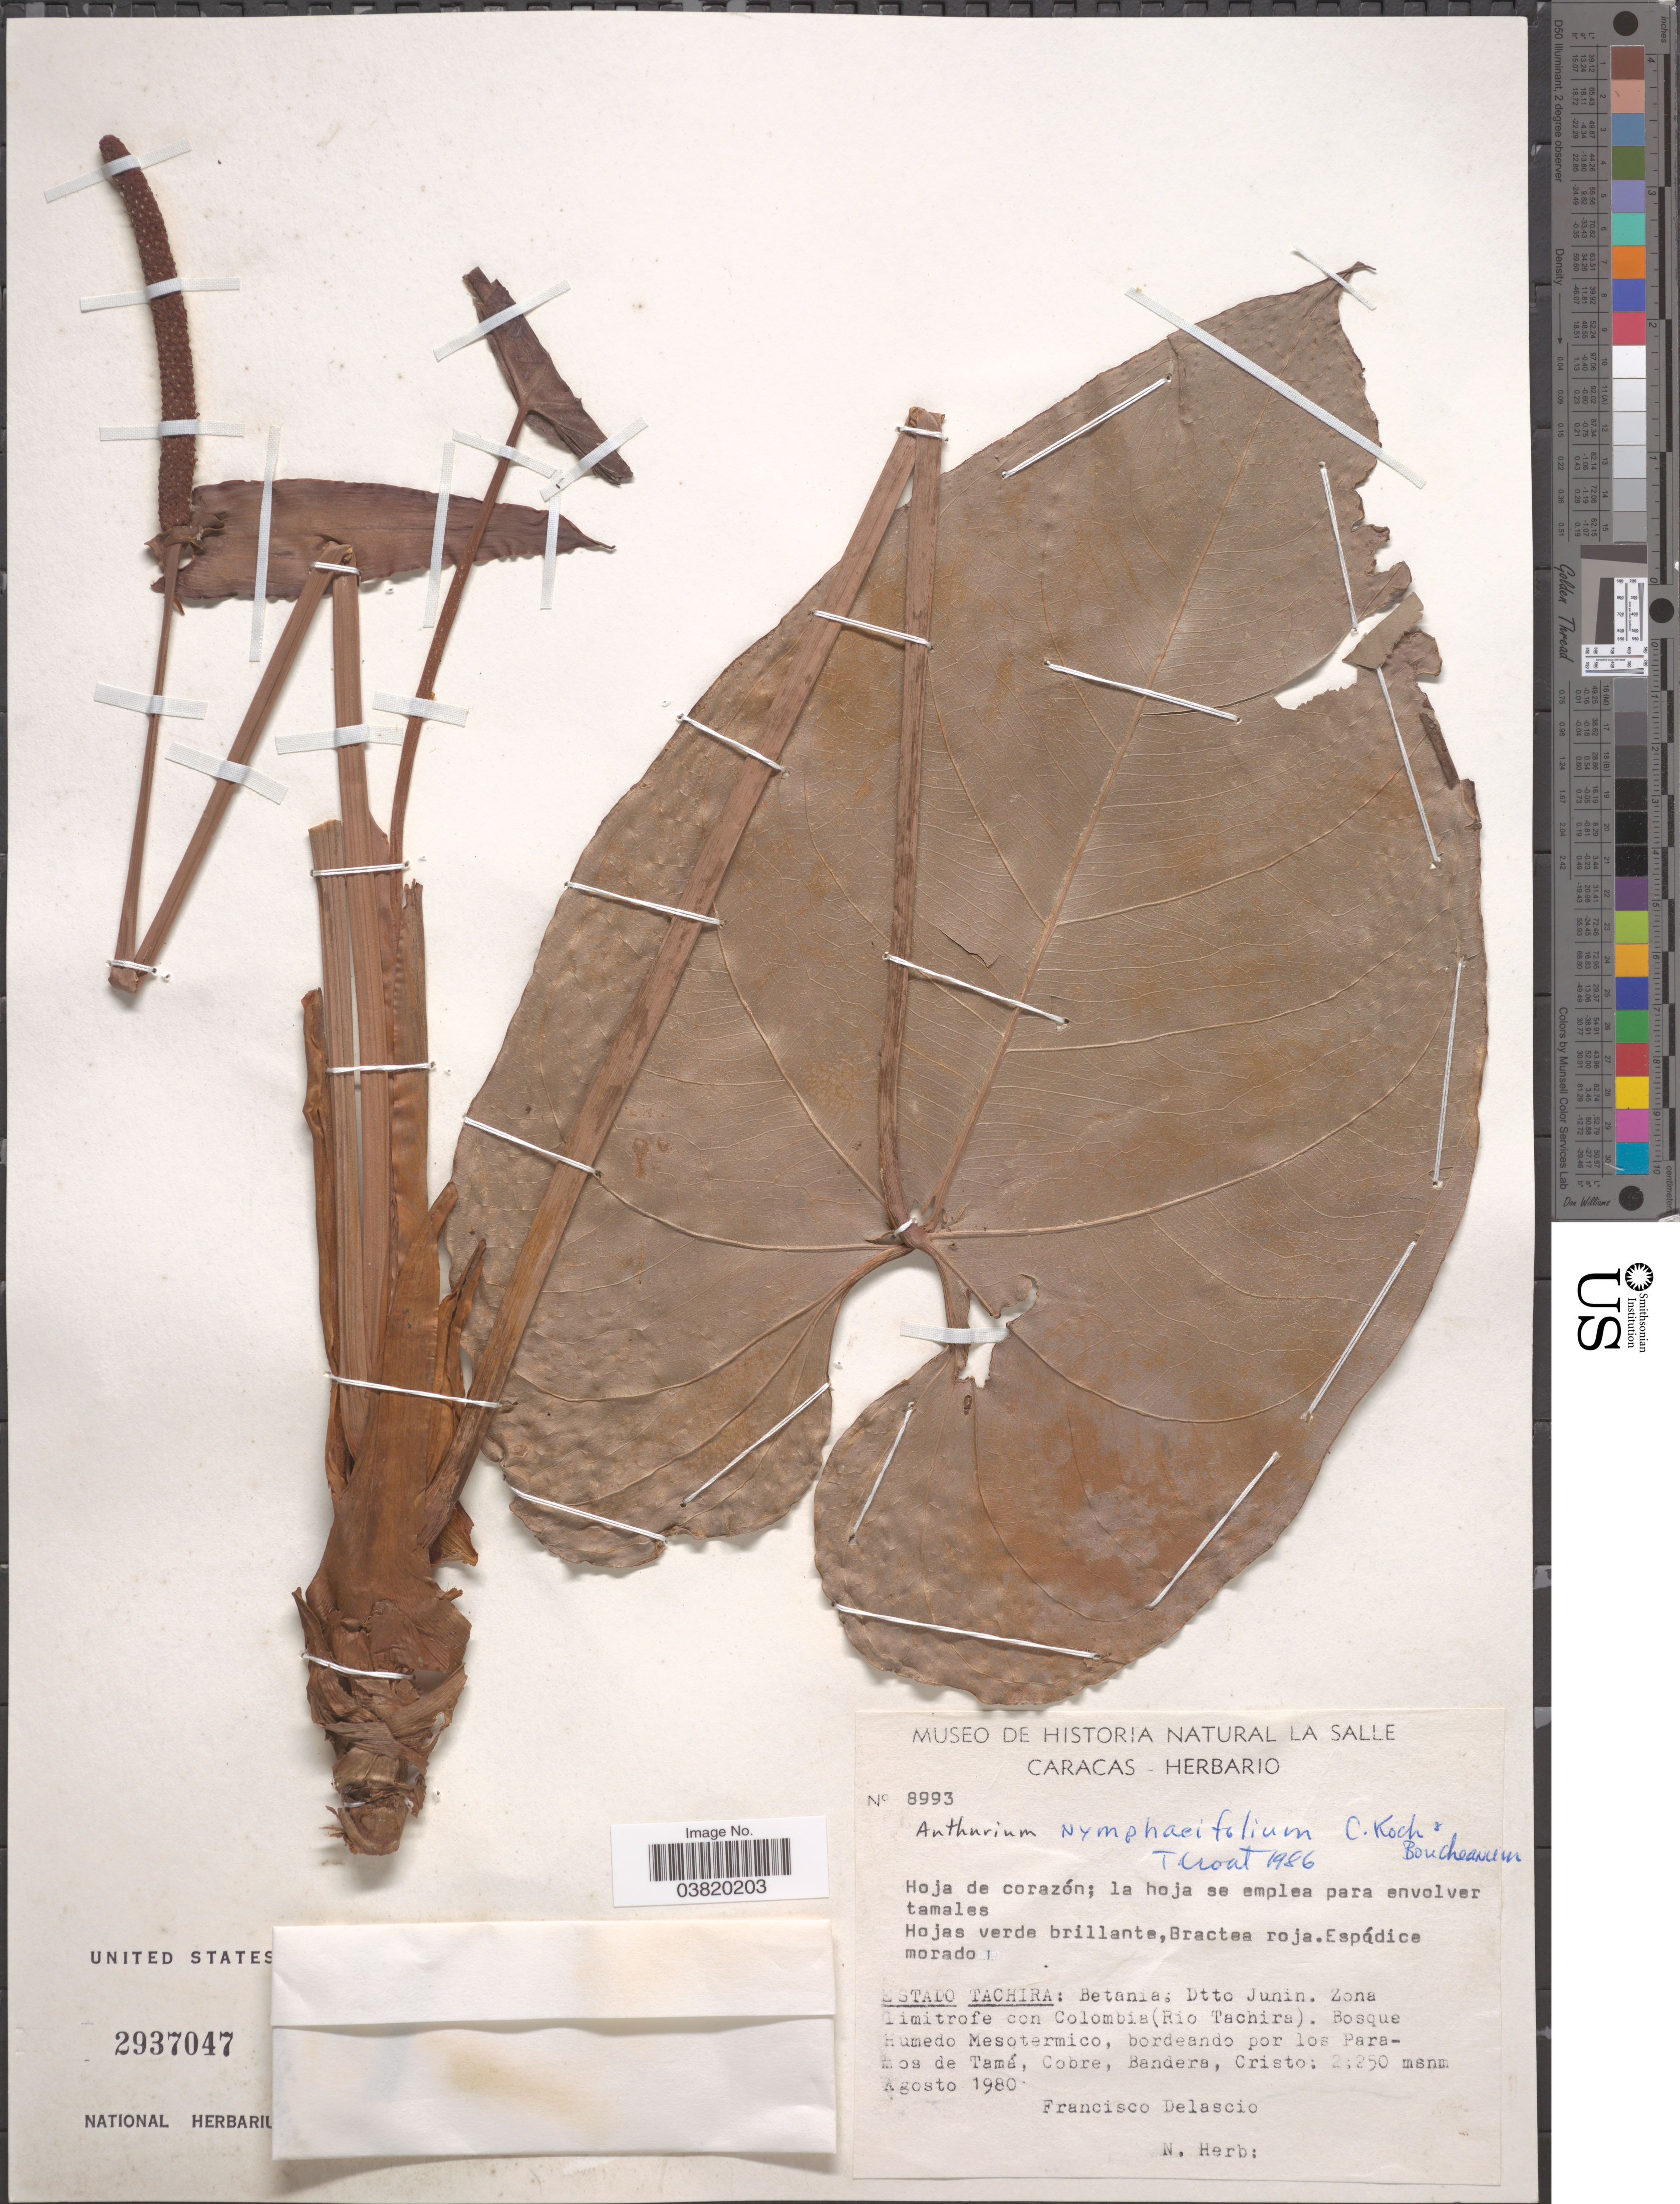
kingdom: Plantae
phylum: Tracheophyta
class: Liliopsida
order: Alismatales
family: Araceae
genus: Anthurium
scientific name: Anthurium nymphaeifolium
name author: K. Koch & C.D. Bouché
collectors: F. Delascio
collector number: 8993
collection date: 1980-08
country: Venezuela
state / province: Tachira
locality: Betania: Dtto Junin. Zona limitrofe con Colombia(Rio Tachira). Bosque Humedo Mesotermico, bordeando por los Paramos de Tamá, Cobre, Bandera, Cristo.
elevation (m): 2250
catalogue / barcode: US 2937047